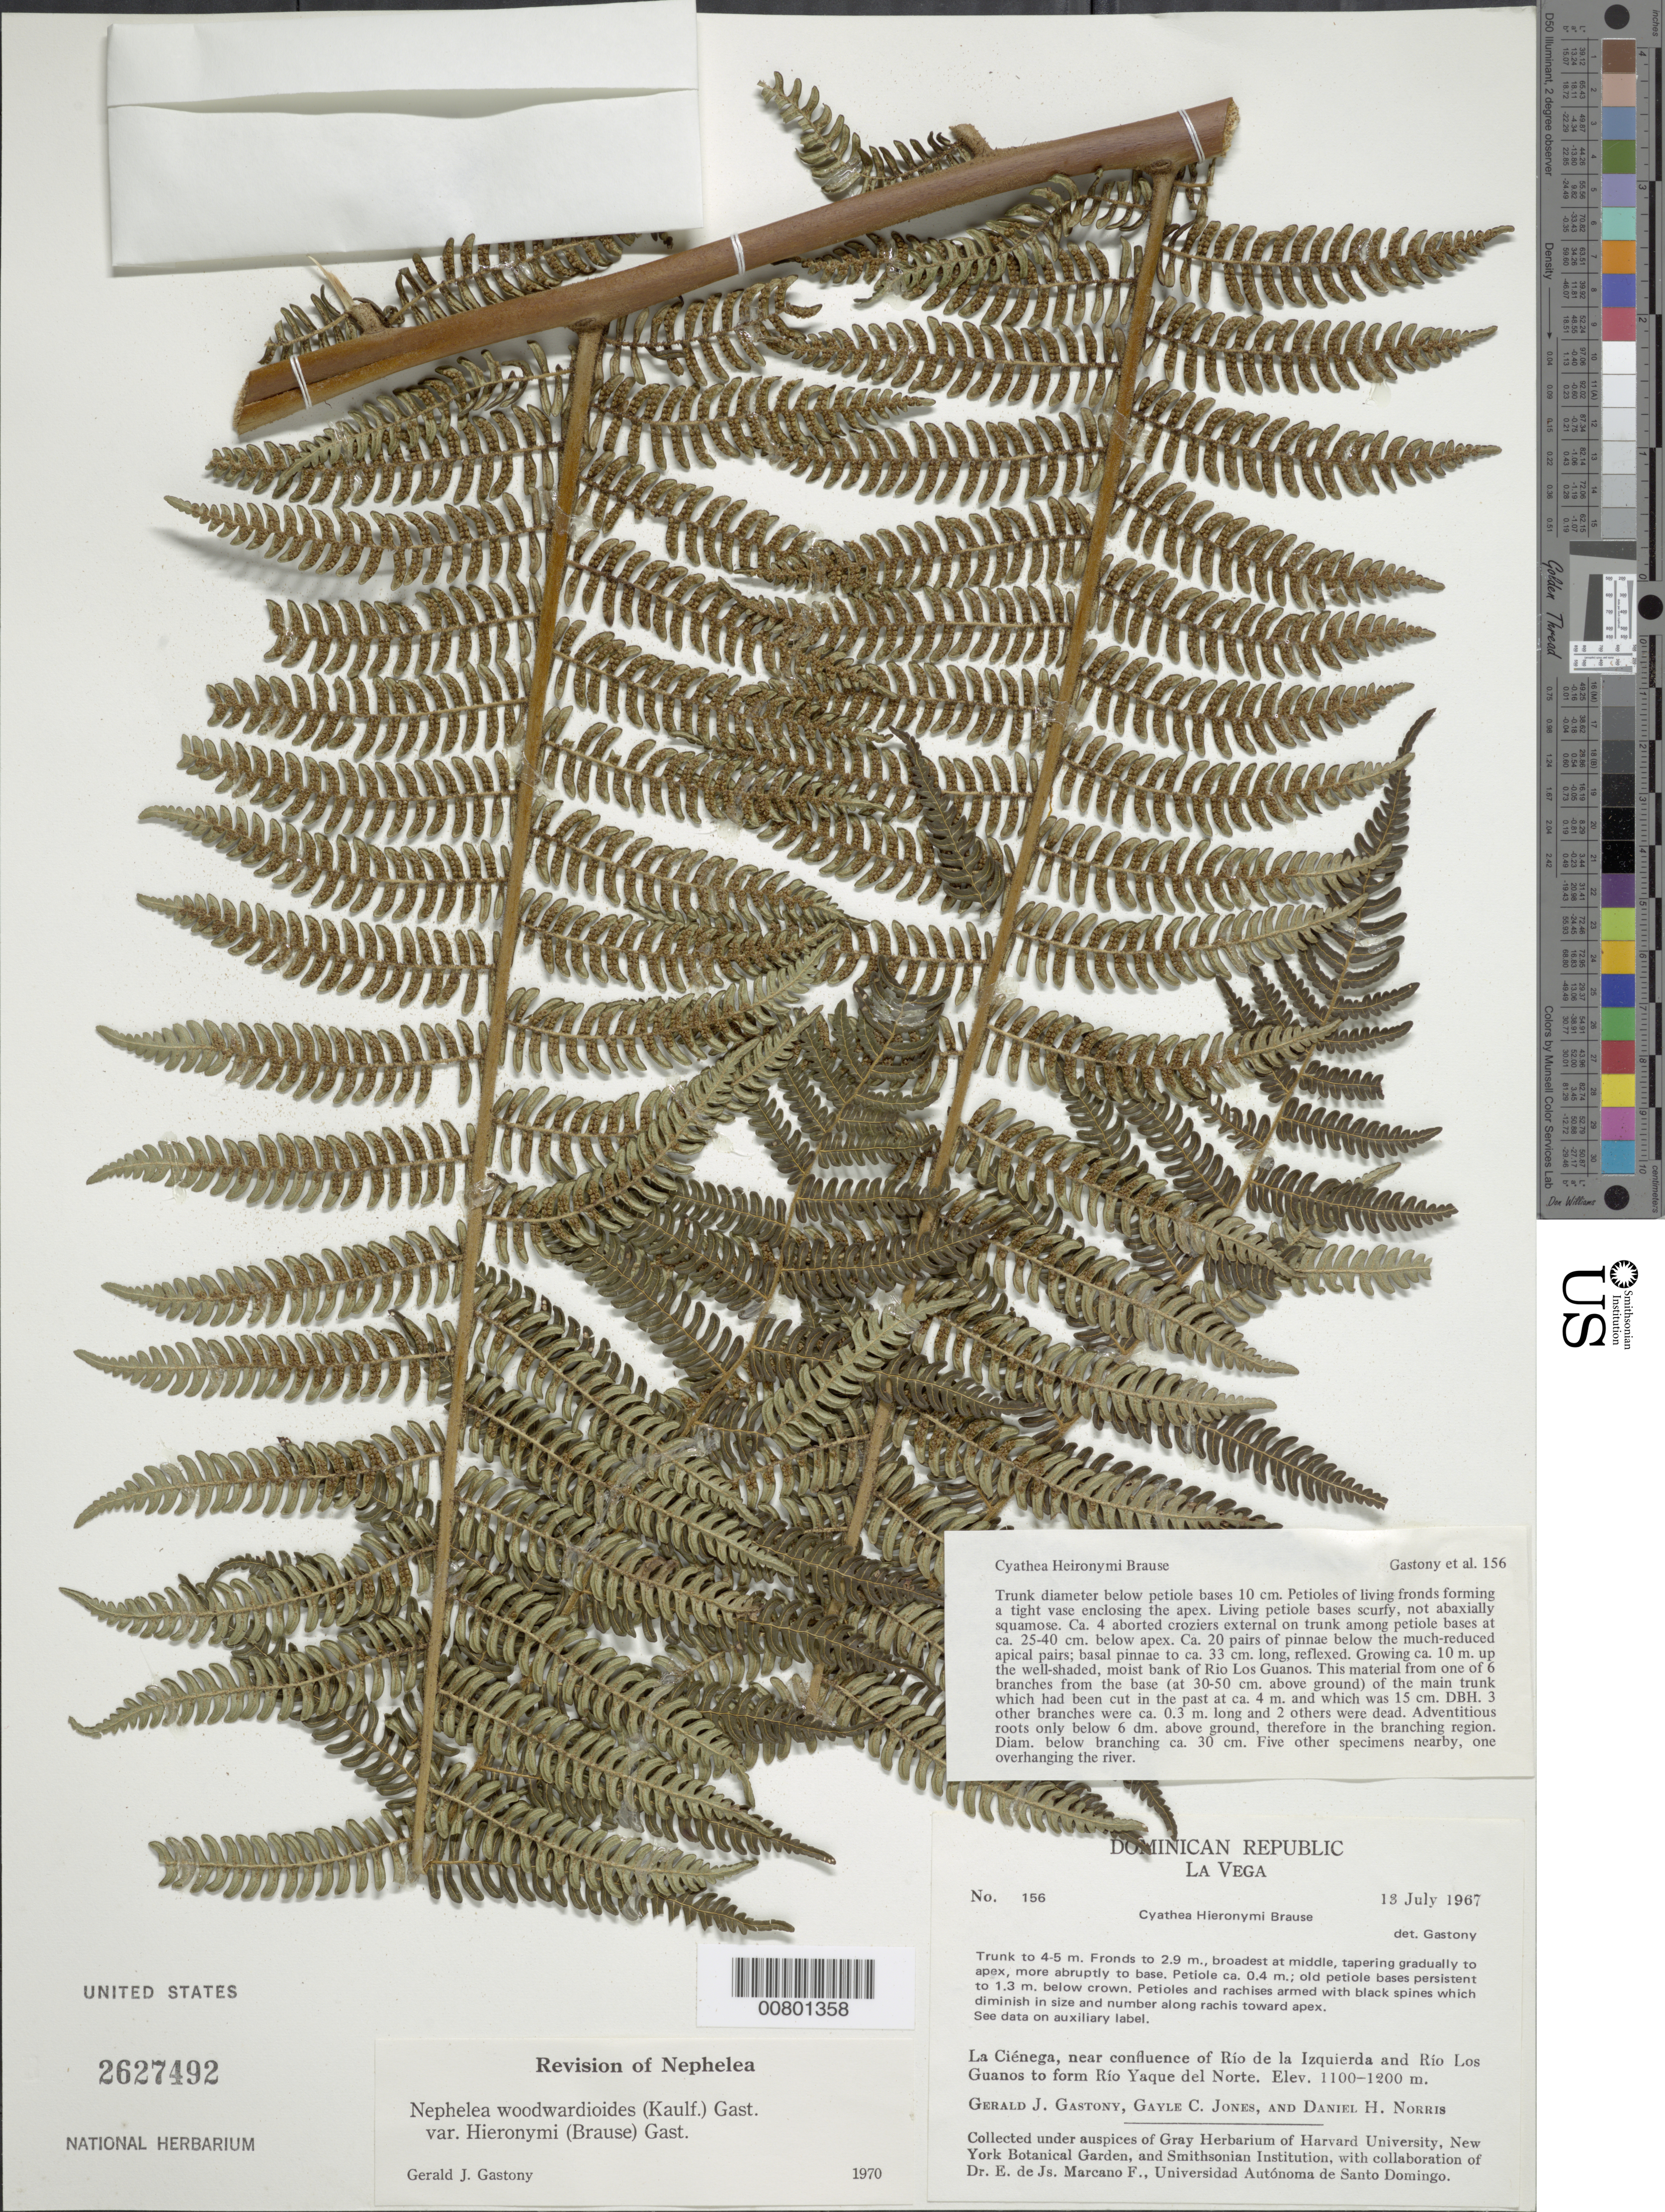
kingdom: Plantae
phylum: Tracheophyta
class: Polypodiopsida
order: Cyatheales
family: Cyatheaceae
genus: Alsophila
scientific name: Alsophila woodwardioides var. hieronymii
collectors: G. Gastony, G. C. Jones & D. H. Norris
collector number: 156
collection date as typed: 13 Jul 1967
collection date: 1967-07-13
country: Dominican Republic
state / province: La Vega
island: Hispaniola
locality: La Ciénega, near confluence of Río de la Izquierda and Río Los Guanos to form Río Yaque del Norte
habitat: Well-shaded moist bank of river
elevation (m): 1100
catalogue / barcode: US 2627492